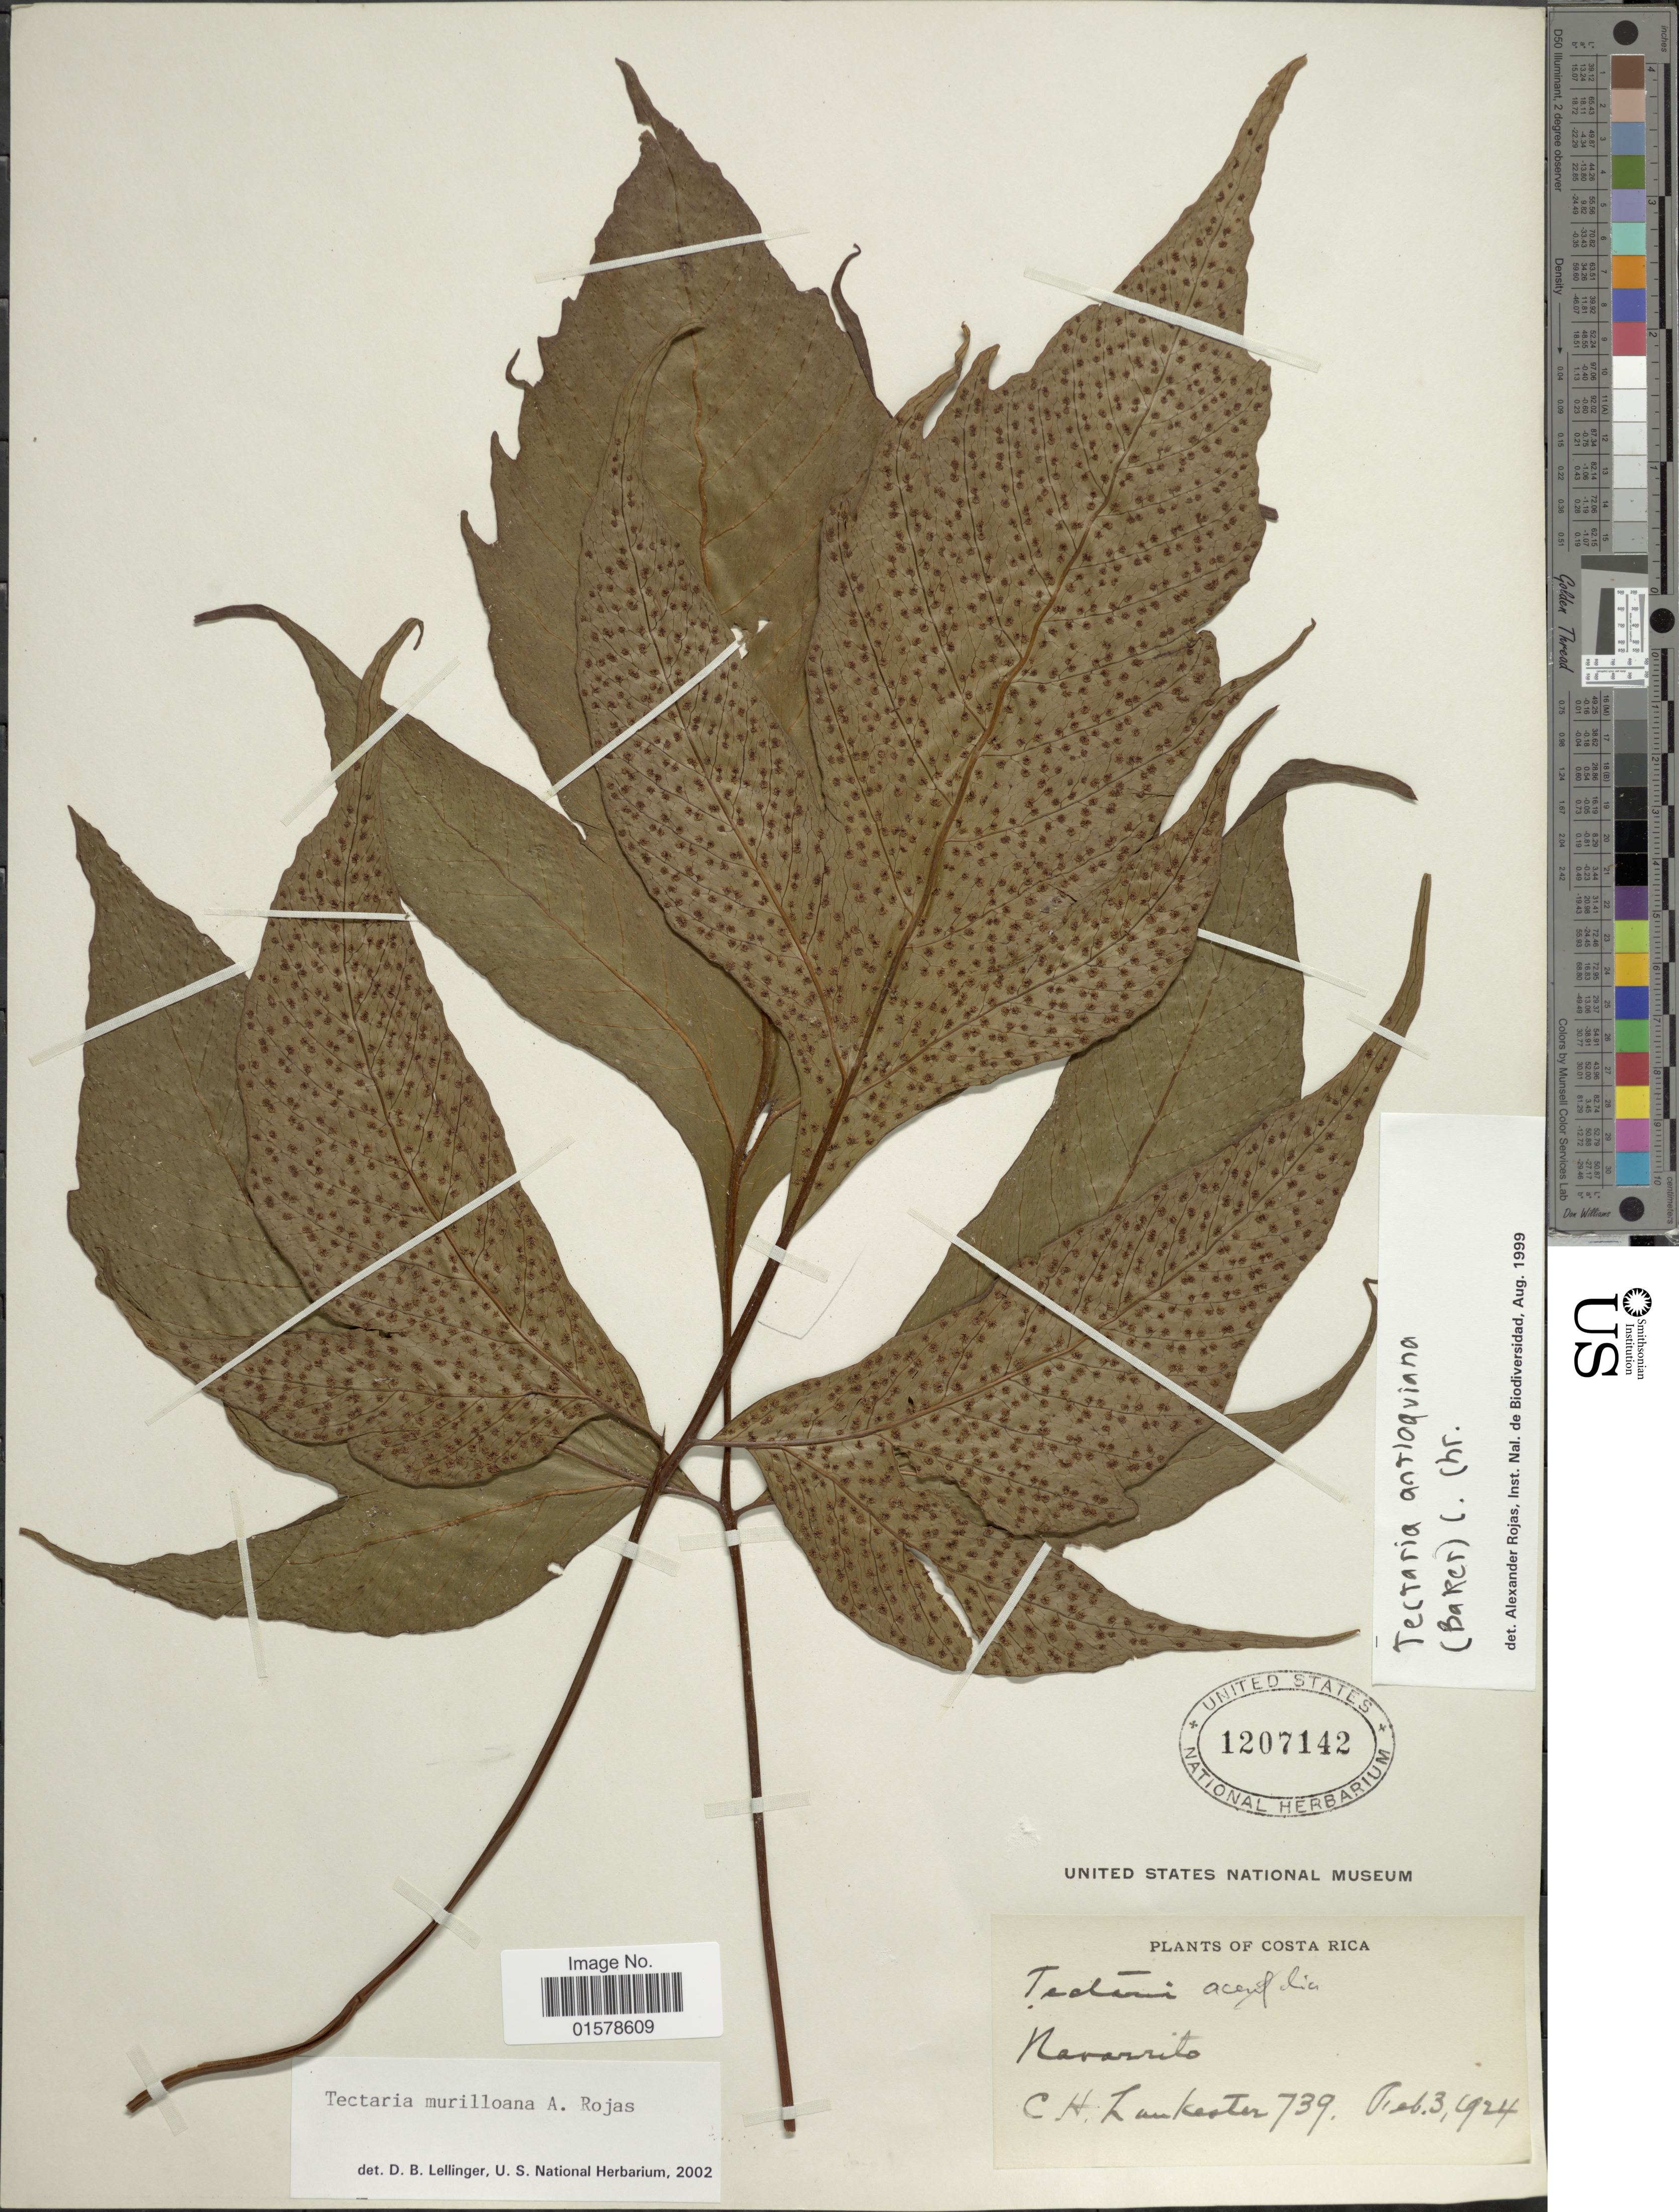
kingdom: Plantae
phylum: Tracheophyta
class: Polypodiopsida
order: Polypodiales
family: Tectariaceae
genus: Tectaria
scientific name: Tectaria murilloana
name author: A. Rojas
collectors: C. H. Lankester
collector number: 739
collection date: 1924-02-03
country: Costa Rica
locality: Navarrito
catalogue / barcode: US 1207142